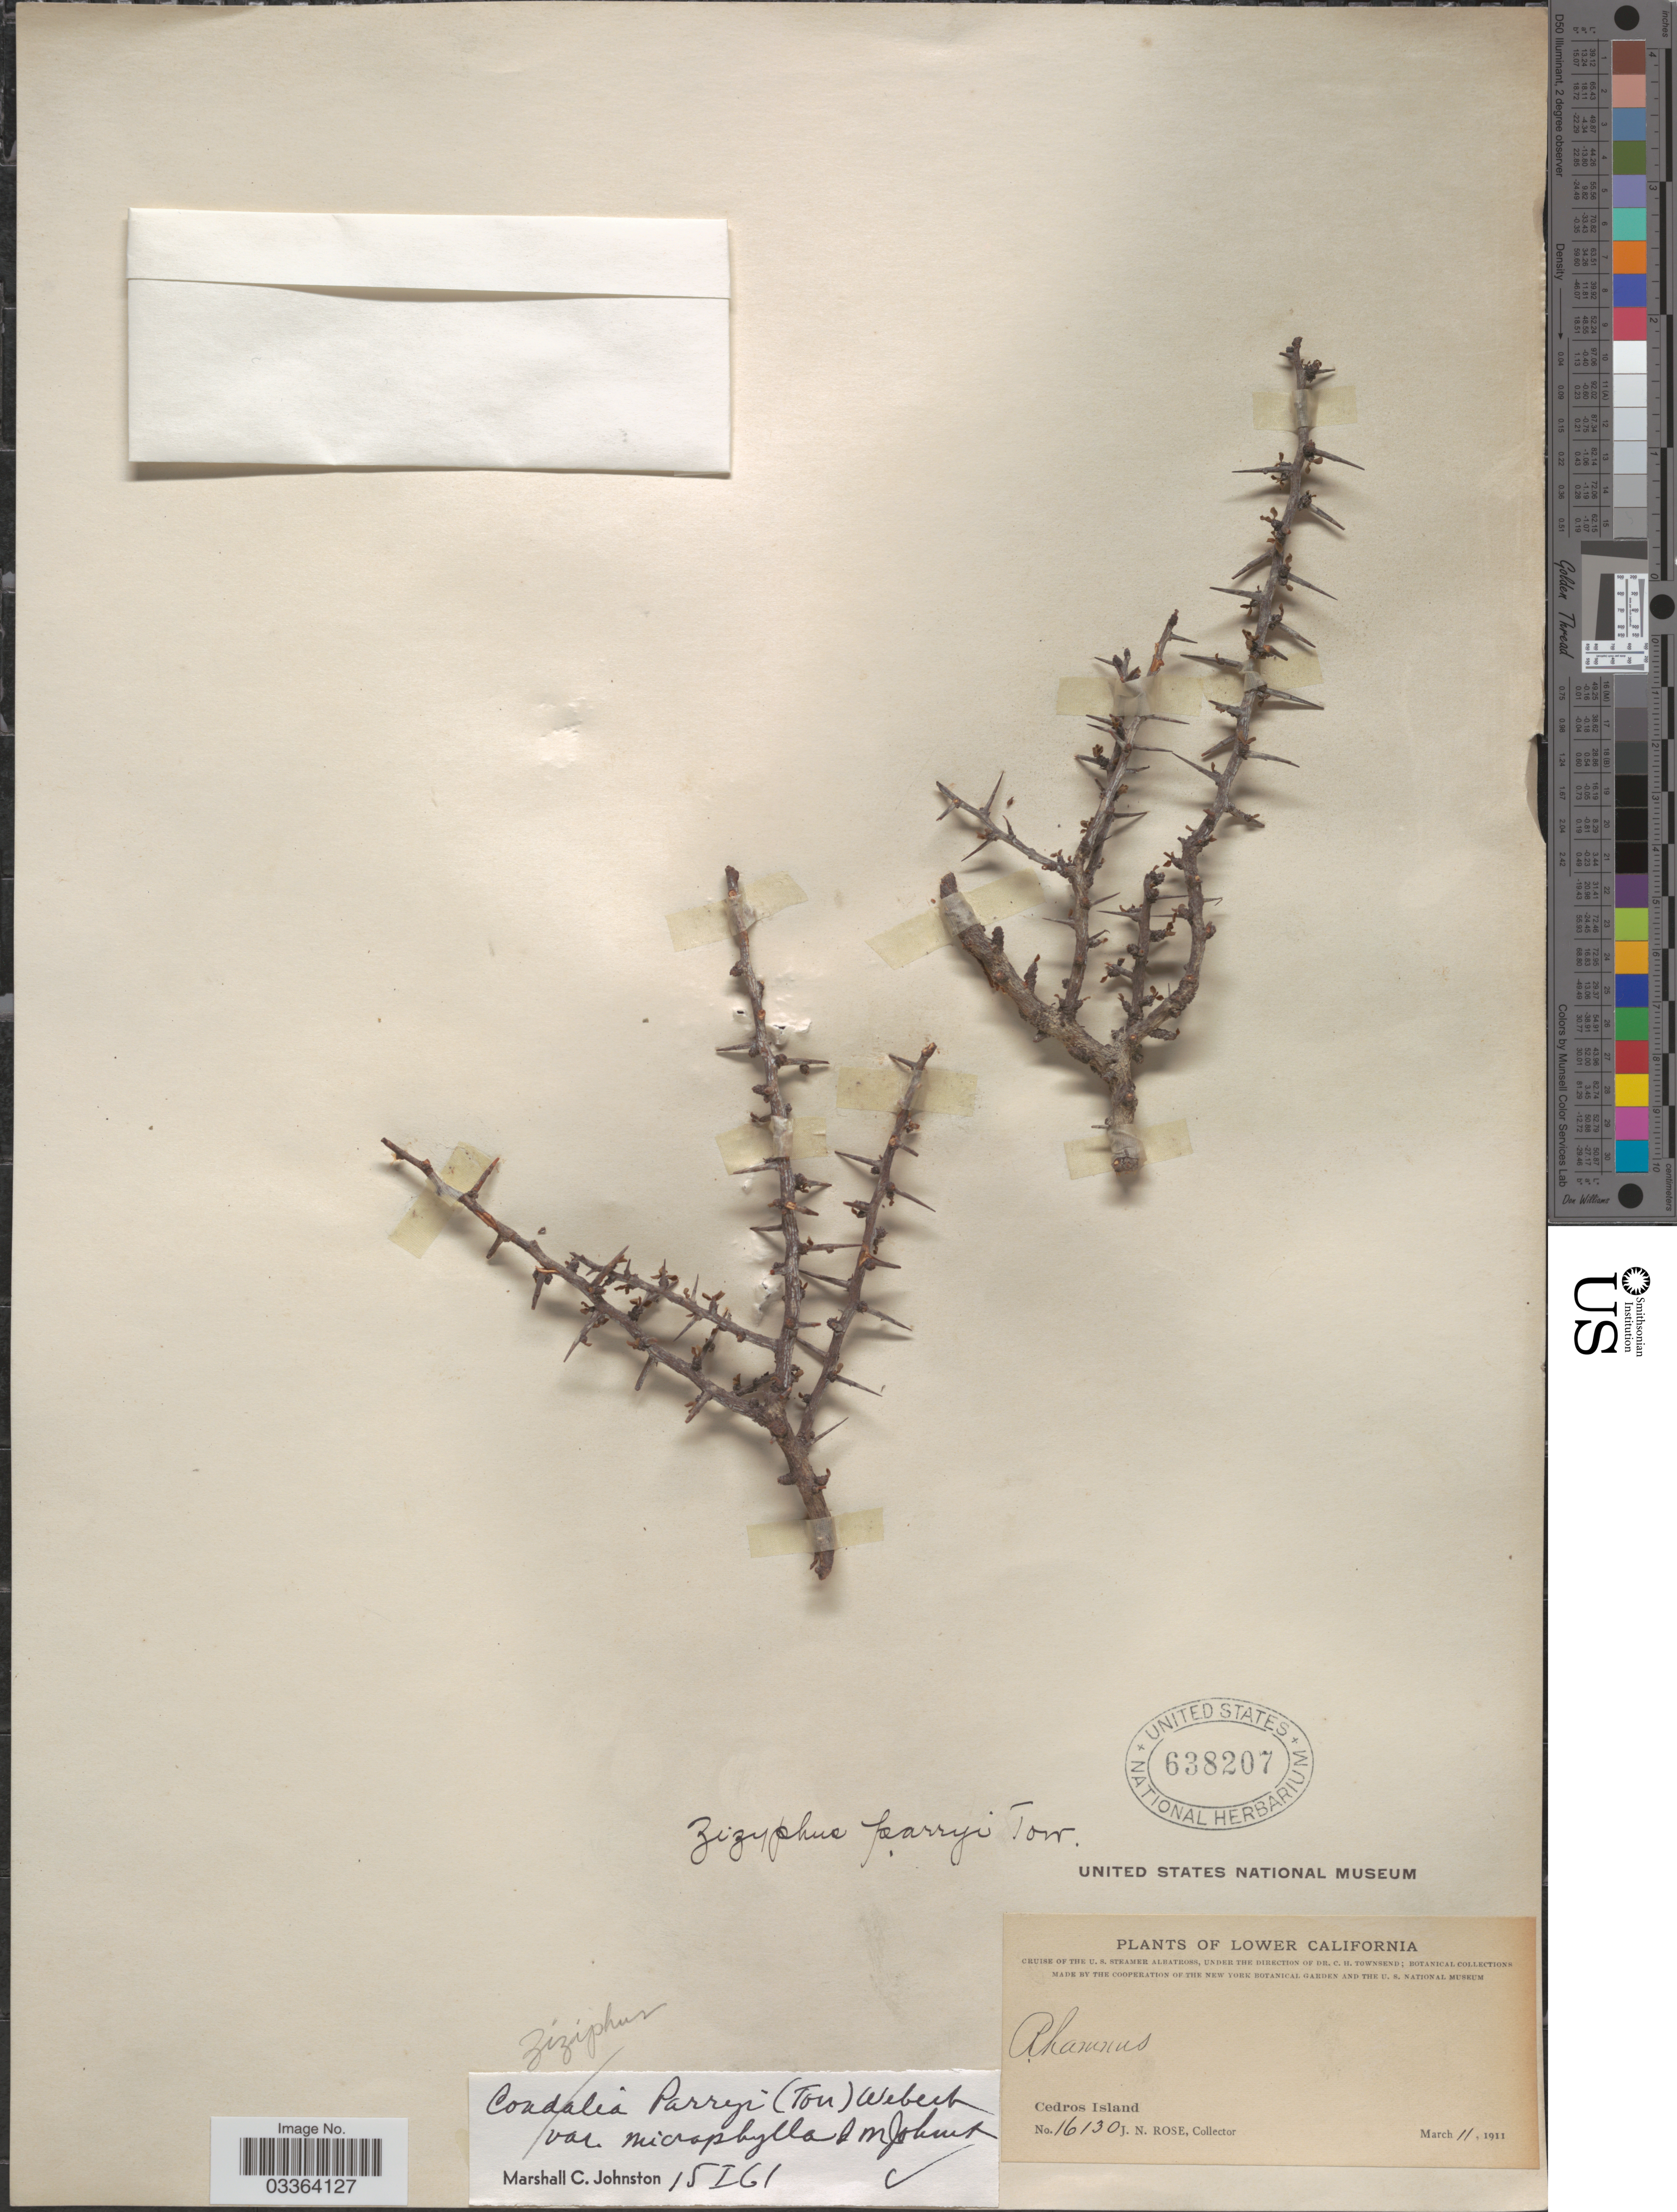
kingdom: Plantae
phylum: Tracheophyta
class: Magnoliopsida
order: Rosales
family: Rhamnaceae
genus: Pseudoziziphus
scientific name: Pseudoziziphus parryi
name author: (Torr.) Hauenschild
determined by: Strong, Mark T., (BOT), Smithsonian Institution - National Museum of Natural History (UNITED STATES)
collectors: J. N. Rose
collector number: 16130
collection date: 1911-03-11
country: Mexico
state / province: Baja California Norte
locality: Lower California, Cedros Island.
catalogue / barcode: US 638207